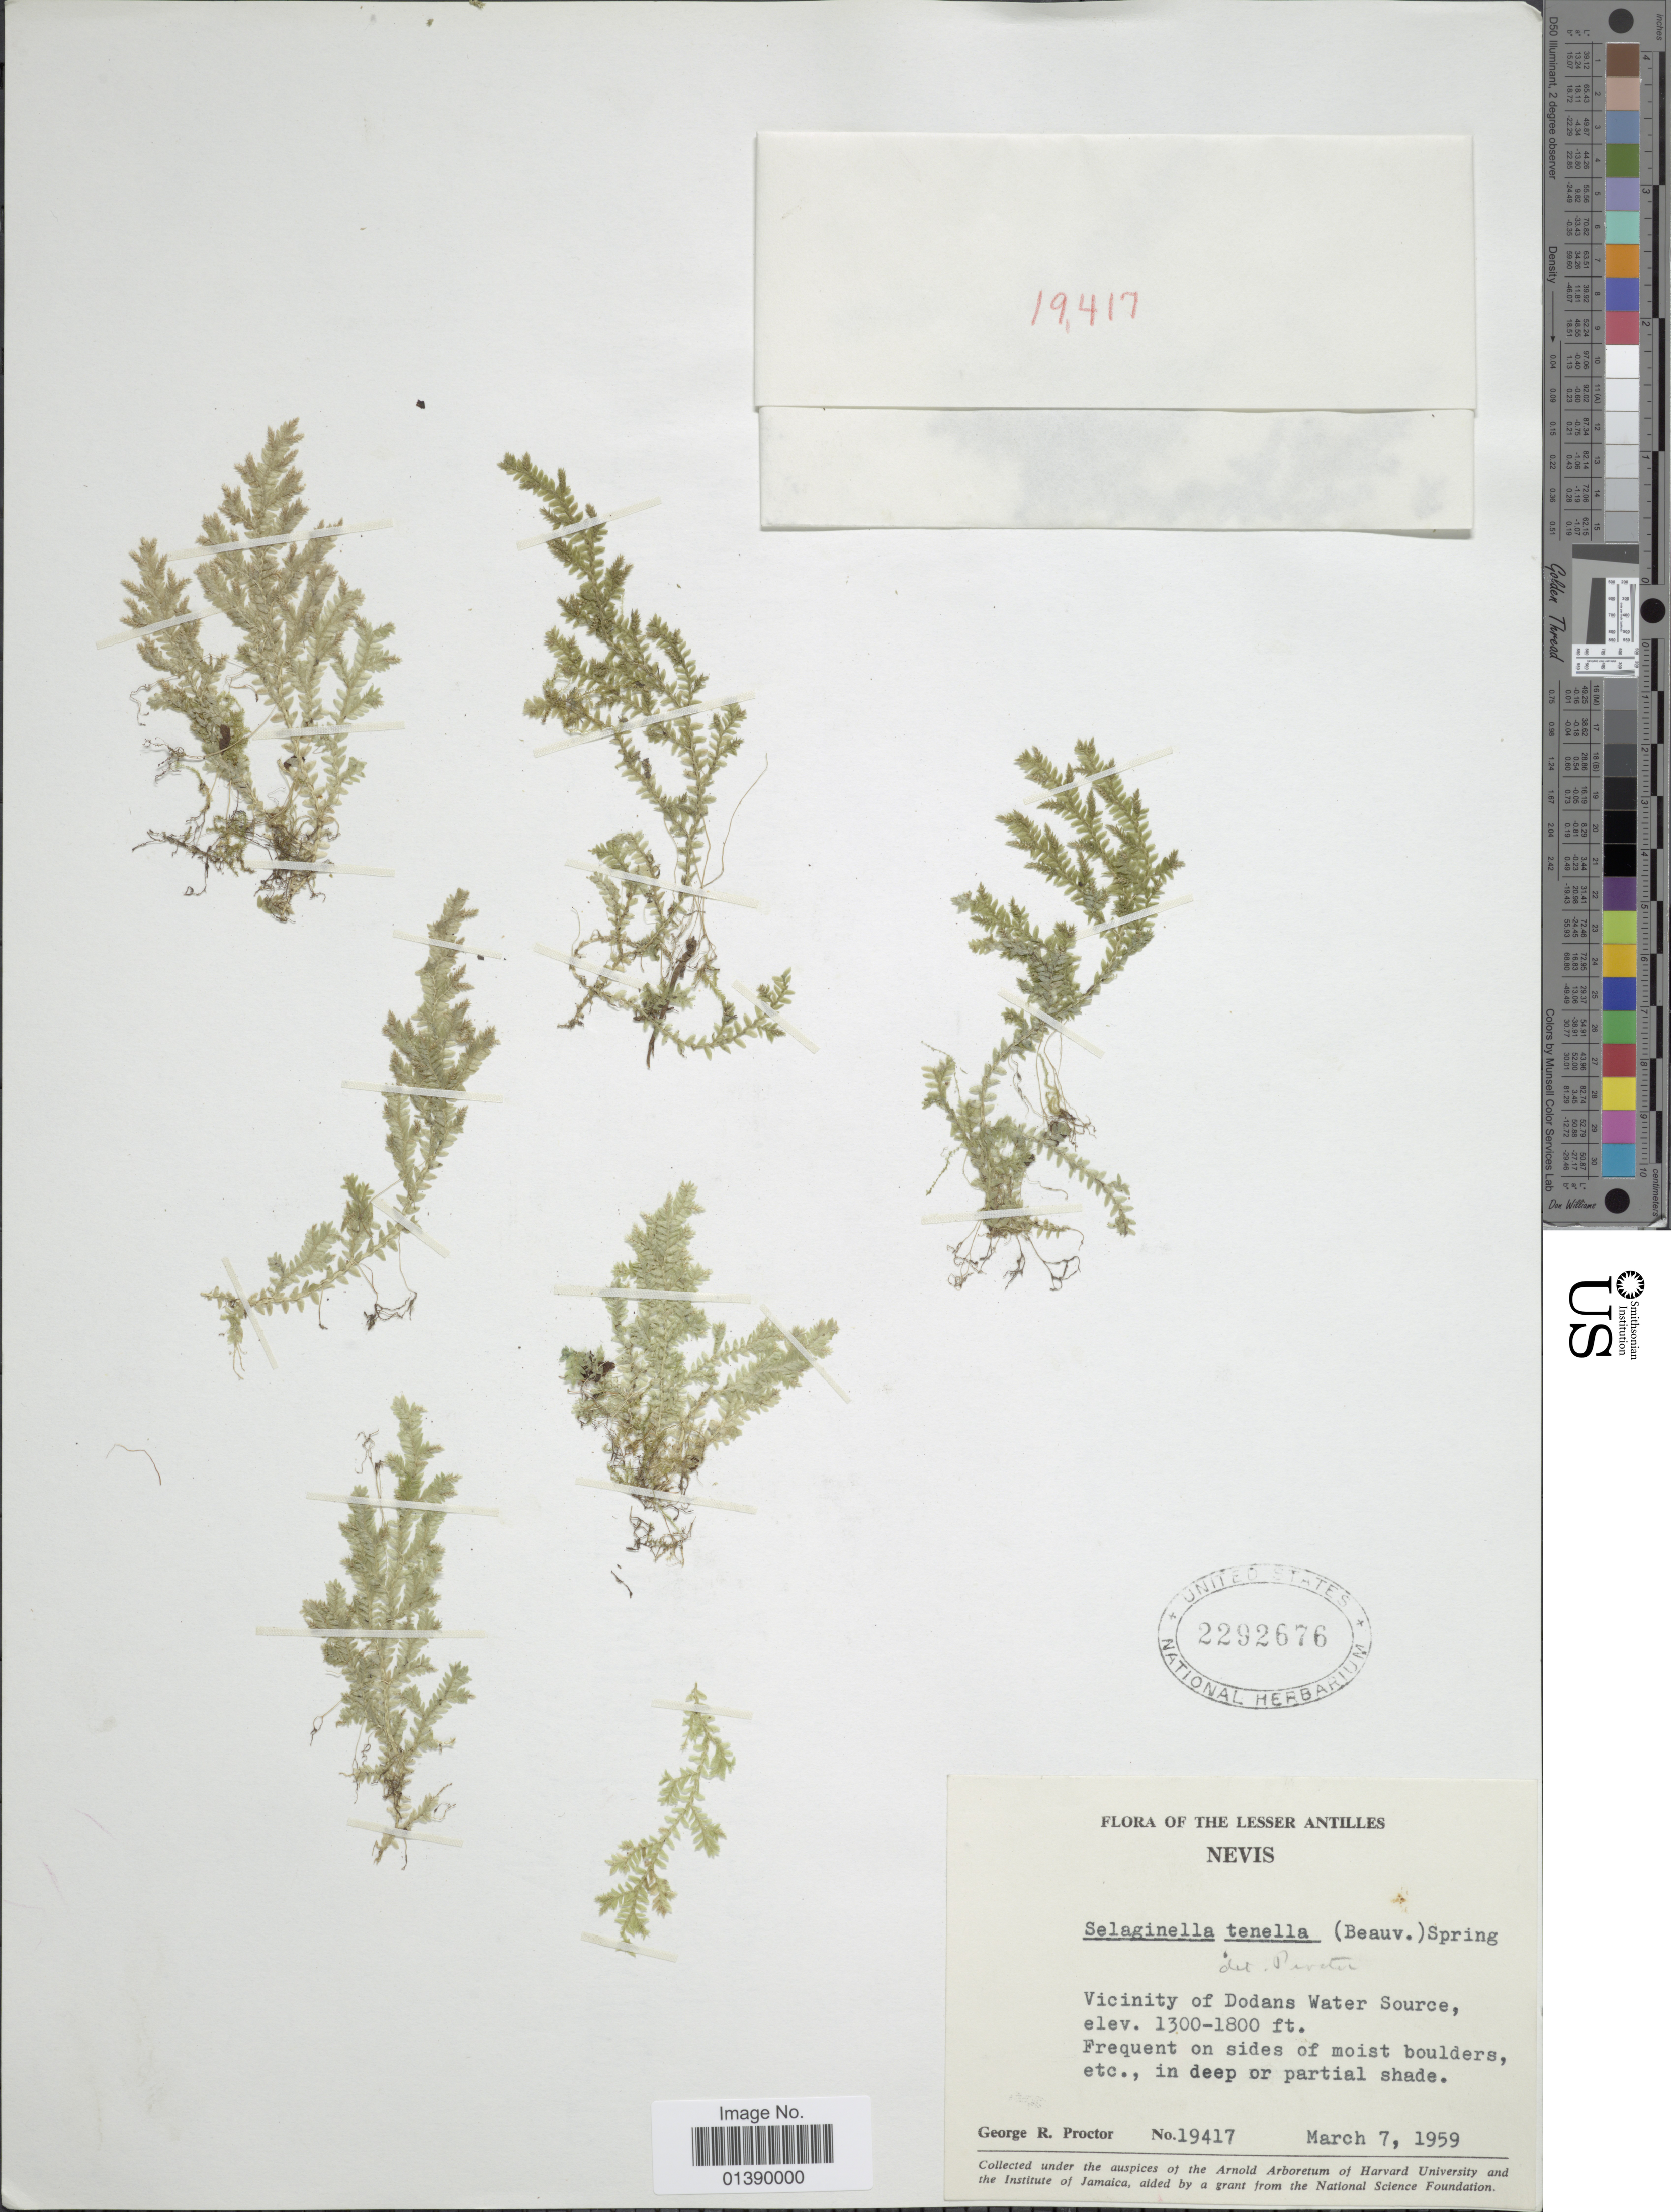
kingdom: Plantae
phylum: Tracheophyta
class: Lycopodiopsida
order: Selaginellales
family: Selaginellaceae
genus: Selaginella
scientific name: Selaginella tenella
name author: (P. Beauv.) Spring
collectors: G. R. Proctor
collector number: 19417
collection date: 1959-03-07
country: St. Christopher-Nevis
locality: The Lesser Antilles, Nevis, Vicinity of odans Water Source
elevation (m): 396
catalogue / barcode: US 2292676